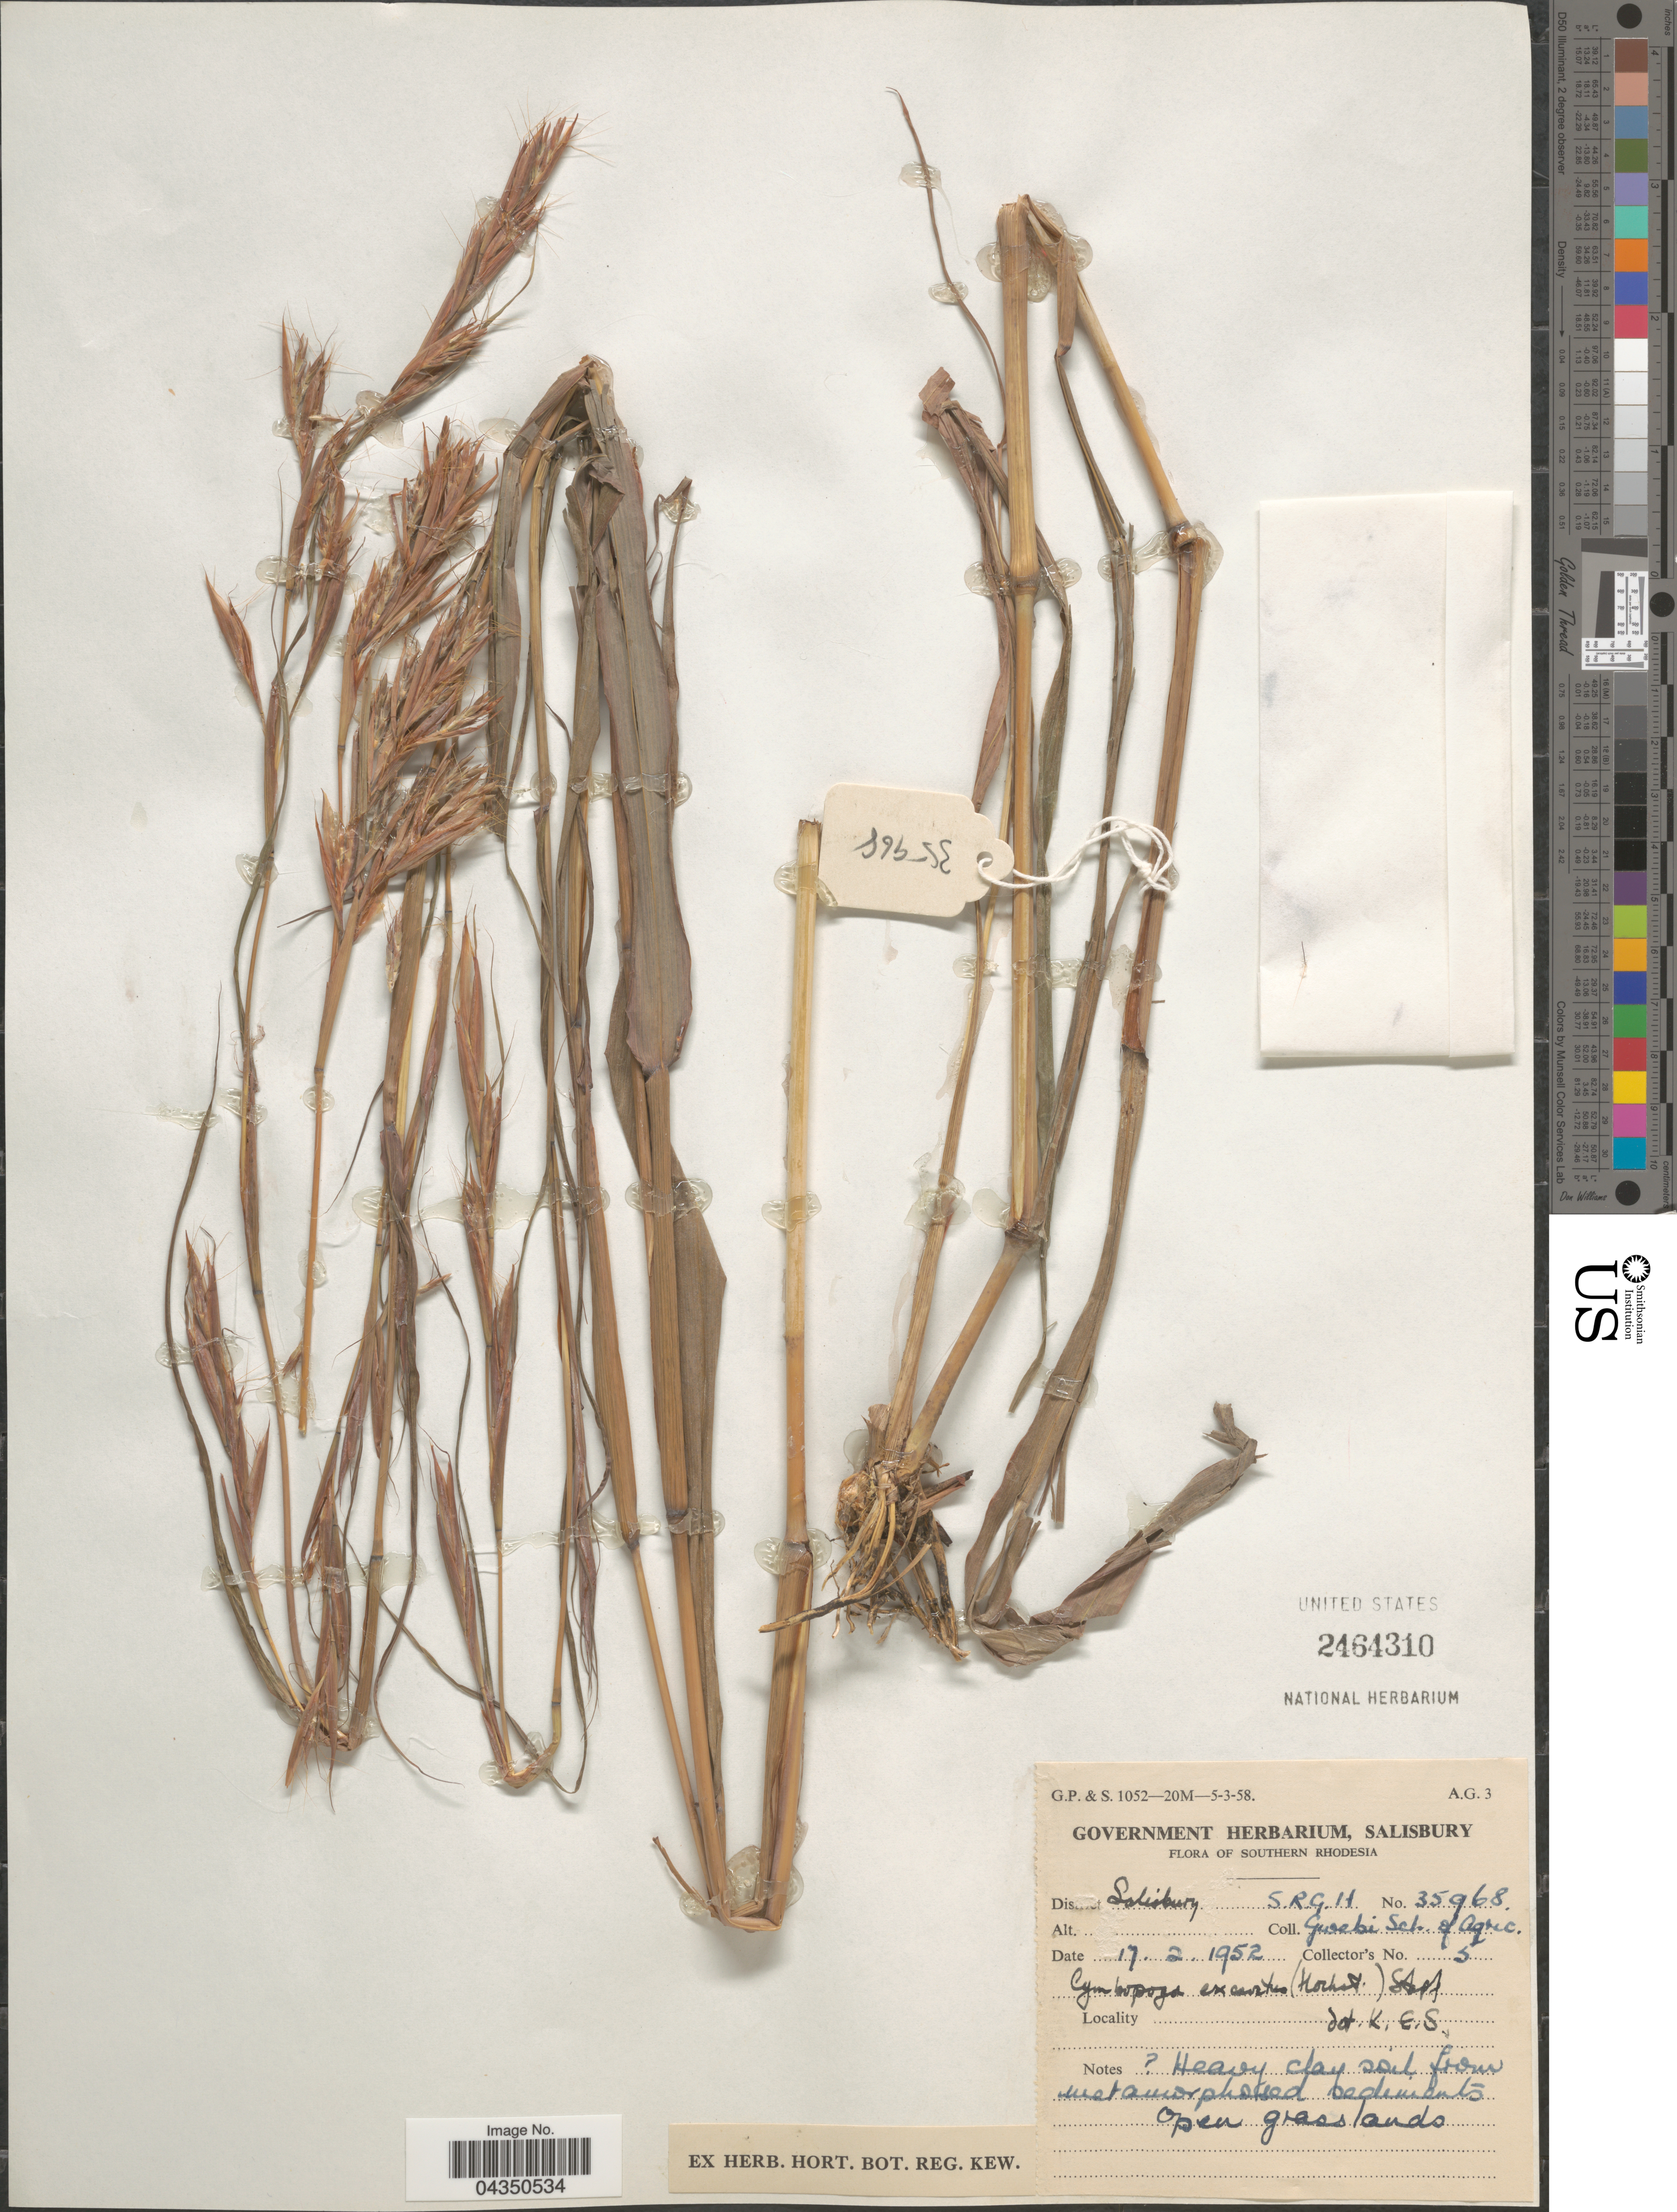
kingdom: Plantae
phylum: Tracheophyta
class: Liliopsida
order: Poales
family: Poaceae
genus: Cymbopogon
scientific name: Cymbopogon caesius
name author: (Nees ex Hook. & Arn.) Stapf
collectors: Gwebi Sch. Of Agric.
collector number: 5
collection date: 1952-02-17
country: Zimbabwe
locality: Southern Rhodesia. Dis Salisbury S.R.G.H.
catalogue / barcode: US 2464310